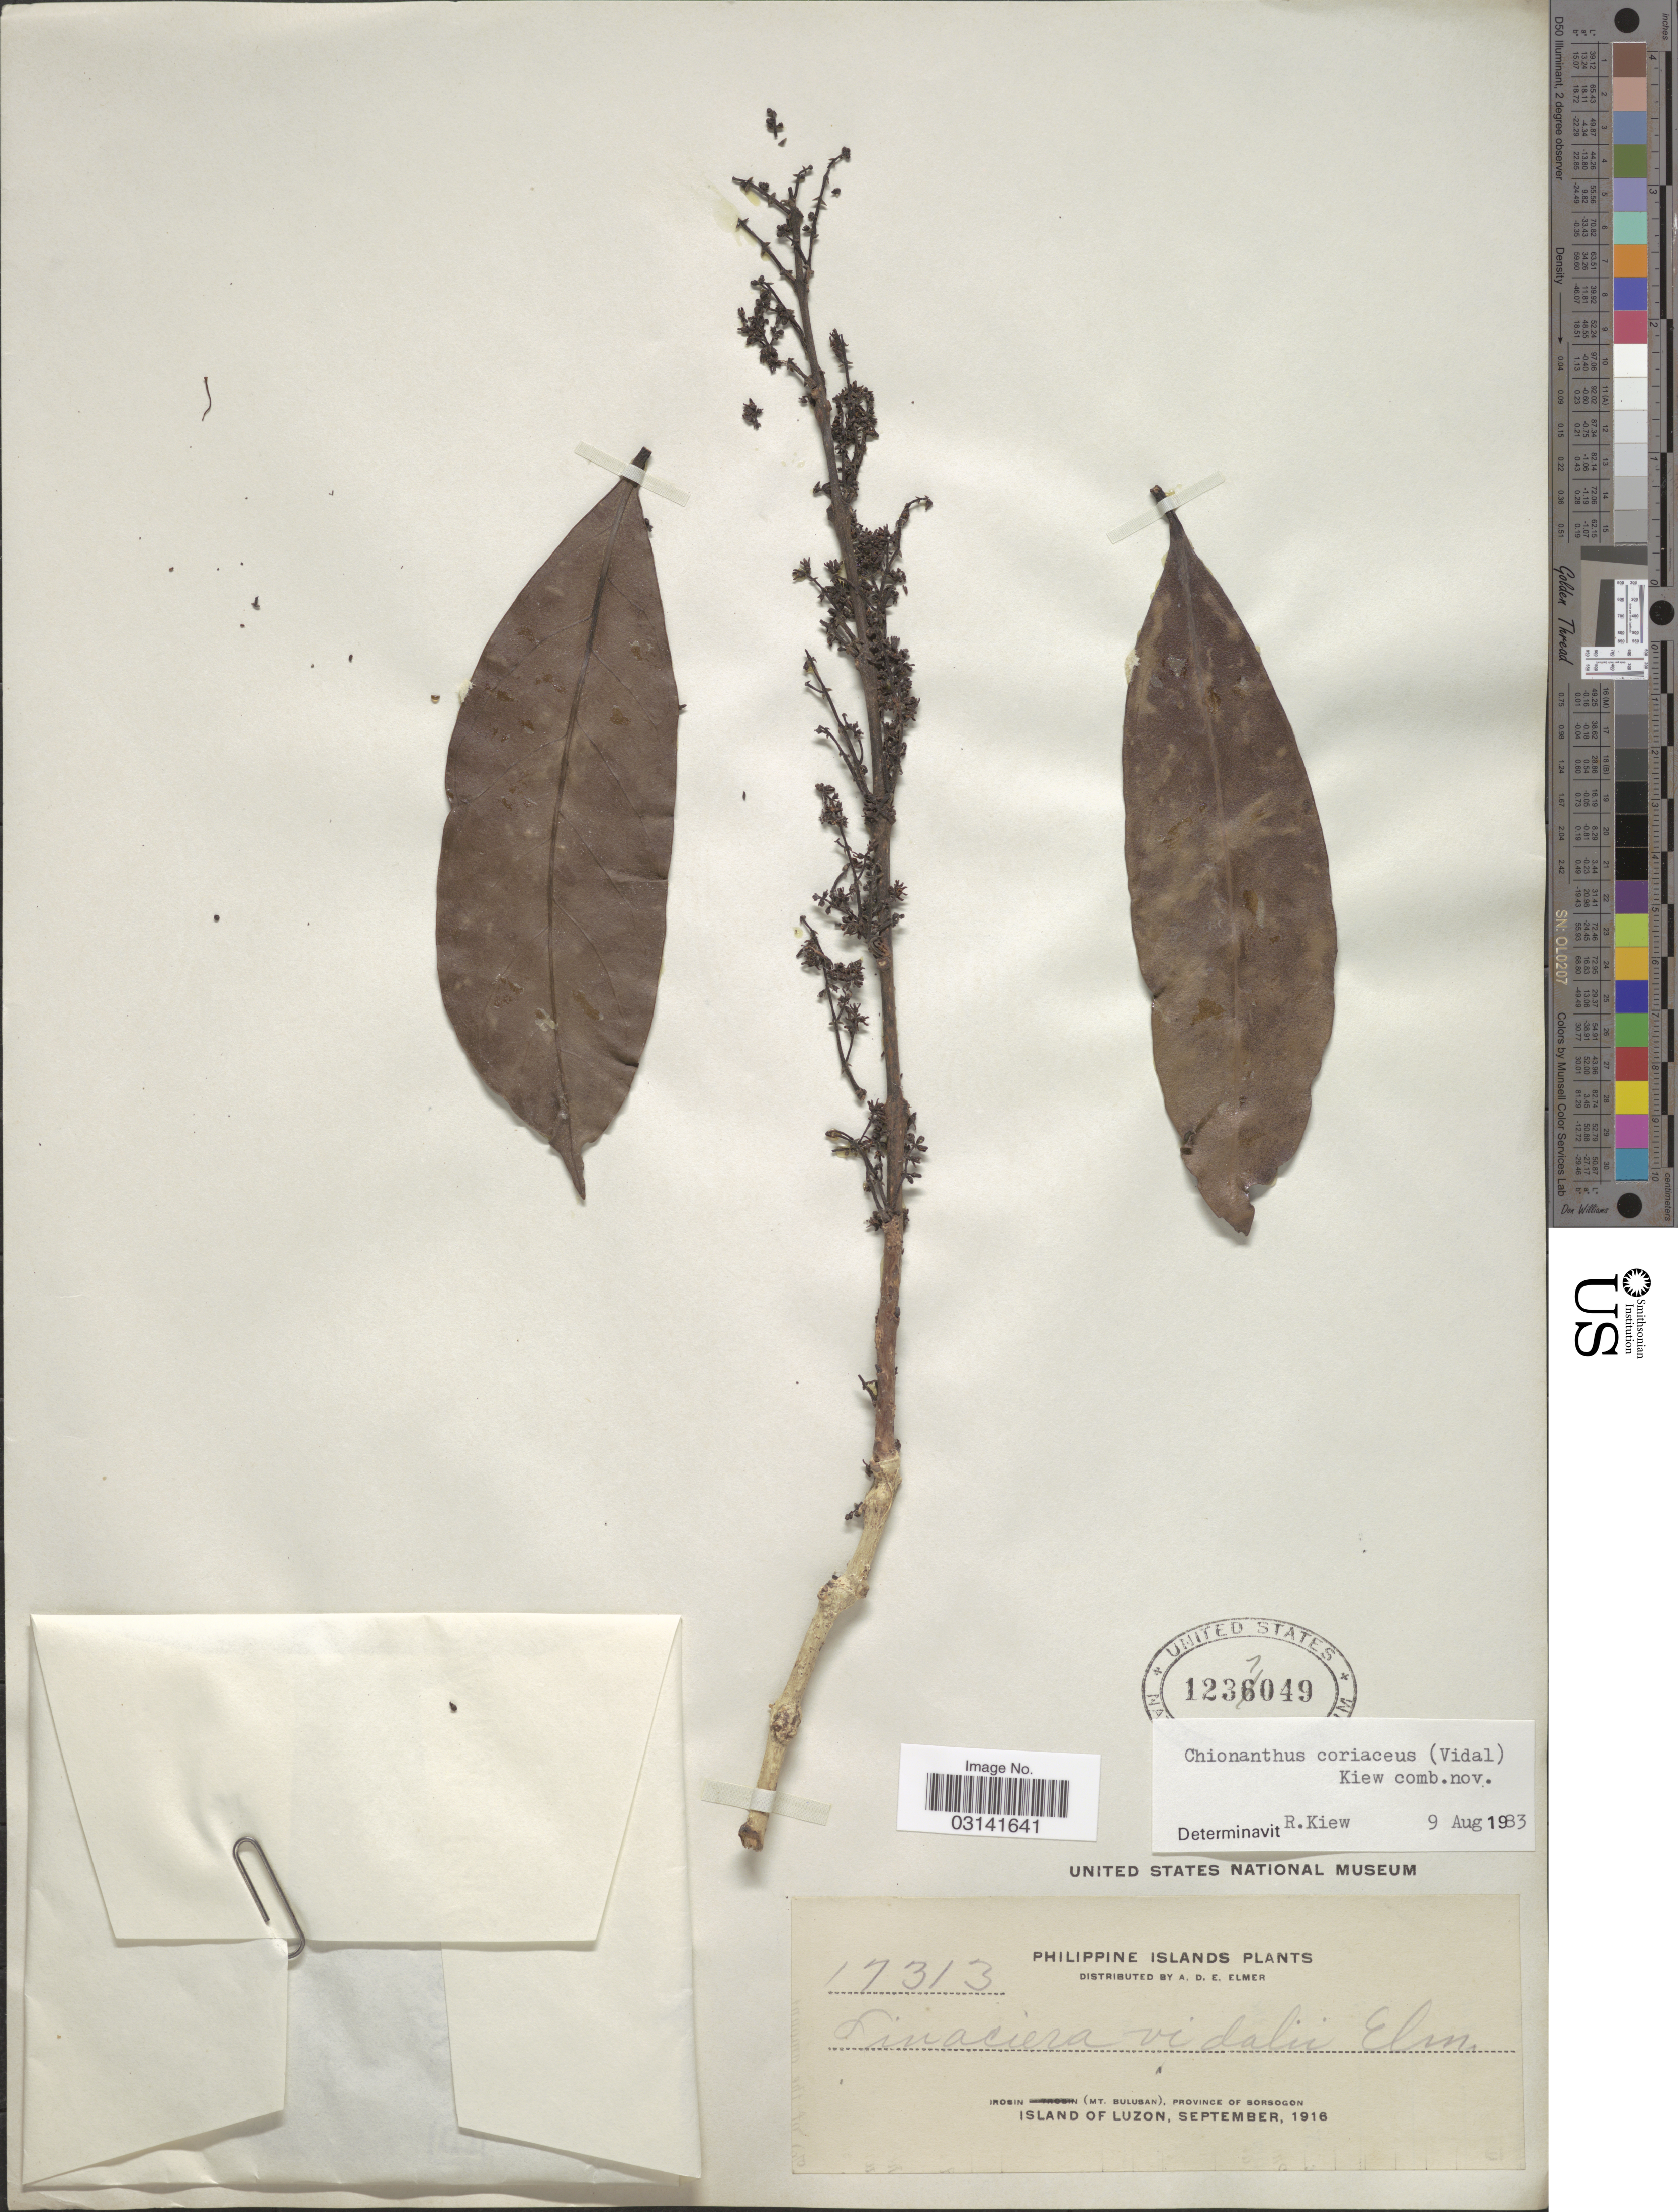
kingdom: Plantae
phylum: Tracheophyta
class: Magnoliopsida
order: Lamiales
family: Oleaceae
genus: Chionanthus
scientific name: Chionanthus coriaceus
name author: (S. Vidal) Y.P. Yang & S.Y. Lu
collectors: A. D. E. Elmer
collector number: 17313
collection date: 1916-09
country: Philippines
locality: Irosin (Mt. Bulusan), province of Sorsogon. Island of Luzon.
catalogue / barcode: US 1237049